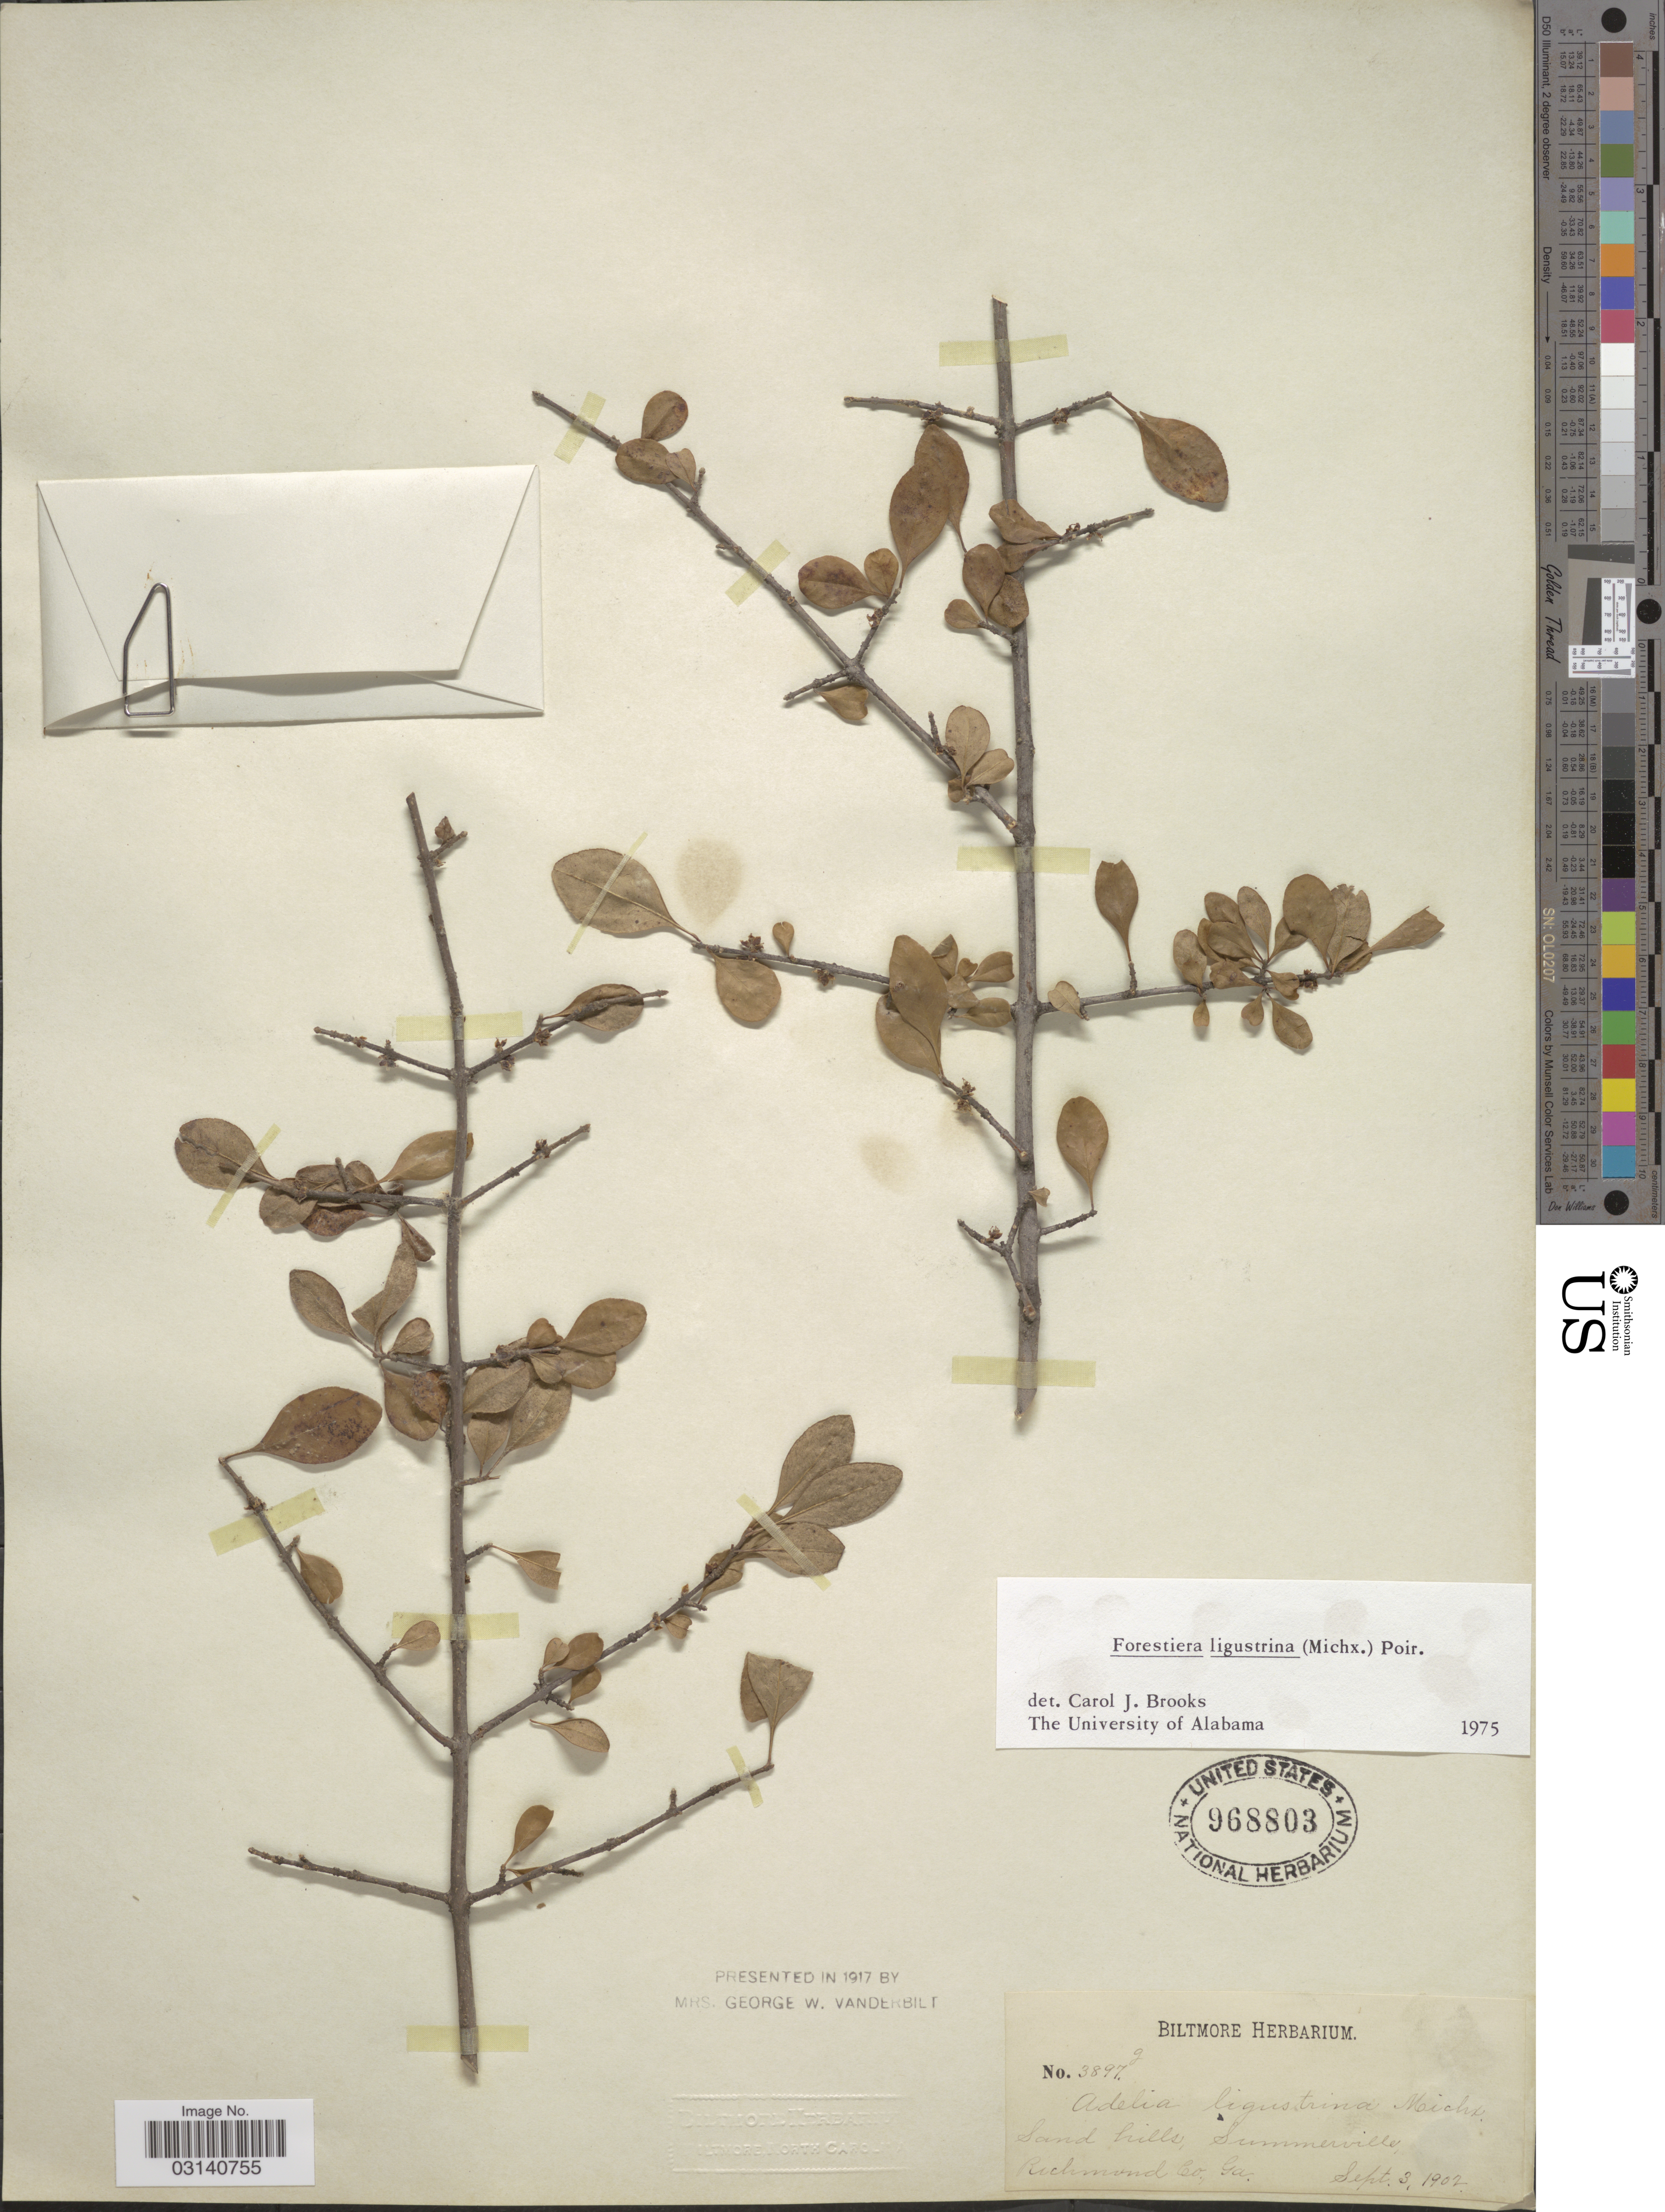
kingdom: Plantae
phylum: Tracheophyta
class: Magnoliopsida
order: Lamiales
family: Oleaceae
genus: Forestiera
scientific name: Forestiera ligustrina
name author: (Michx.) Poir.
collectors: ex herb. Biltmore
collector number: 3897g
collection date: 1902-09-03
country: United States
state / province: Georgia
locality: Sand hills, Summerville, Richmond Co.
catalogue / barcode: US 968803